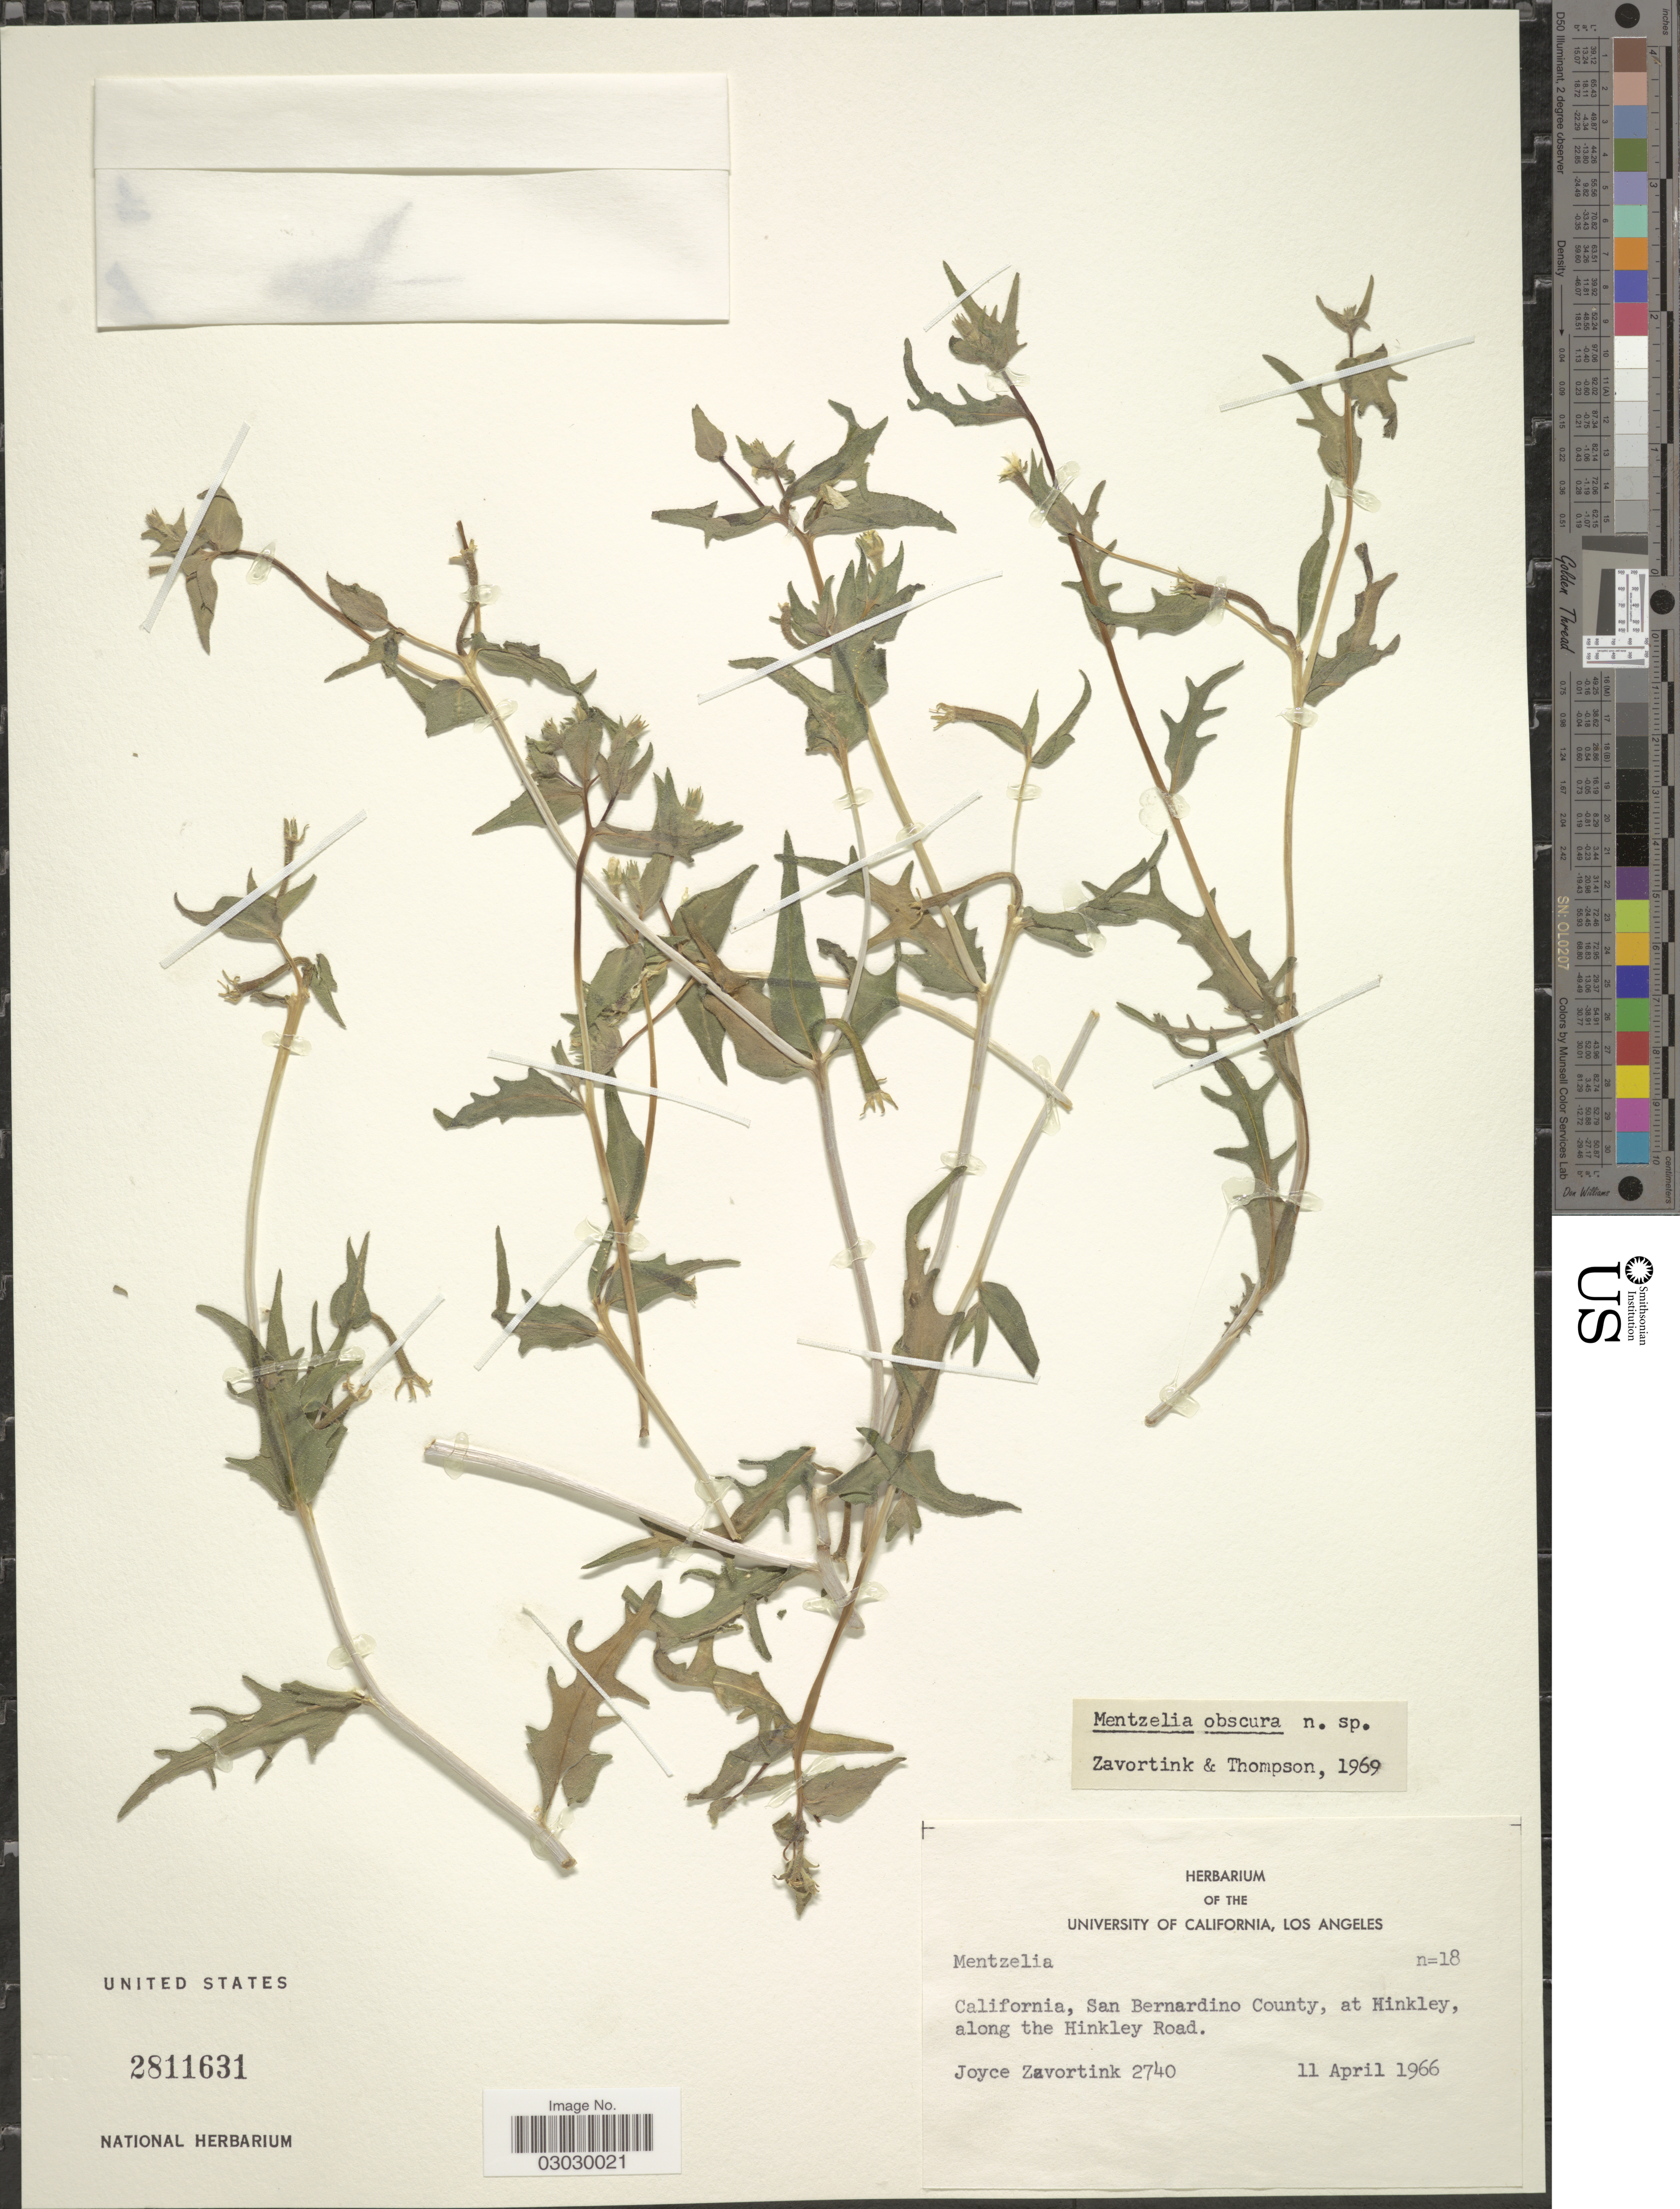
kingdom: Plantae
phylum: Tracheophyta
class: Magnoliopsida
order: Cornales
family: Loasaceae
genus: Mentzelia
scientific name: Mentzelia obscura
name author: H.J. Thomps. & J.E. Roberts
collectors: J. Zavortink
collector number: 2740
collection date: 1966-04-11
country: United States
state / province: California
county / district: San Bernardino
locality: San Bernardino County, at Hinkley, along the Hinkley Road.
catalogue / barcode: US 2811631